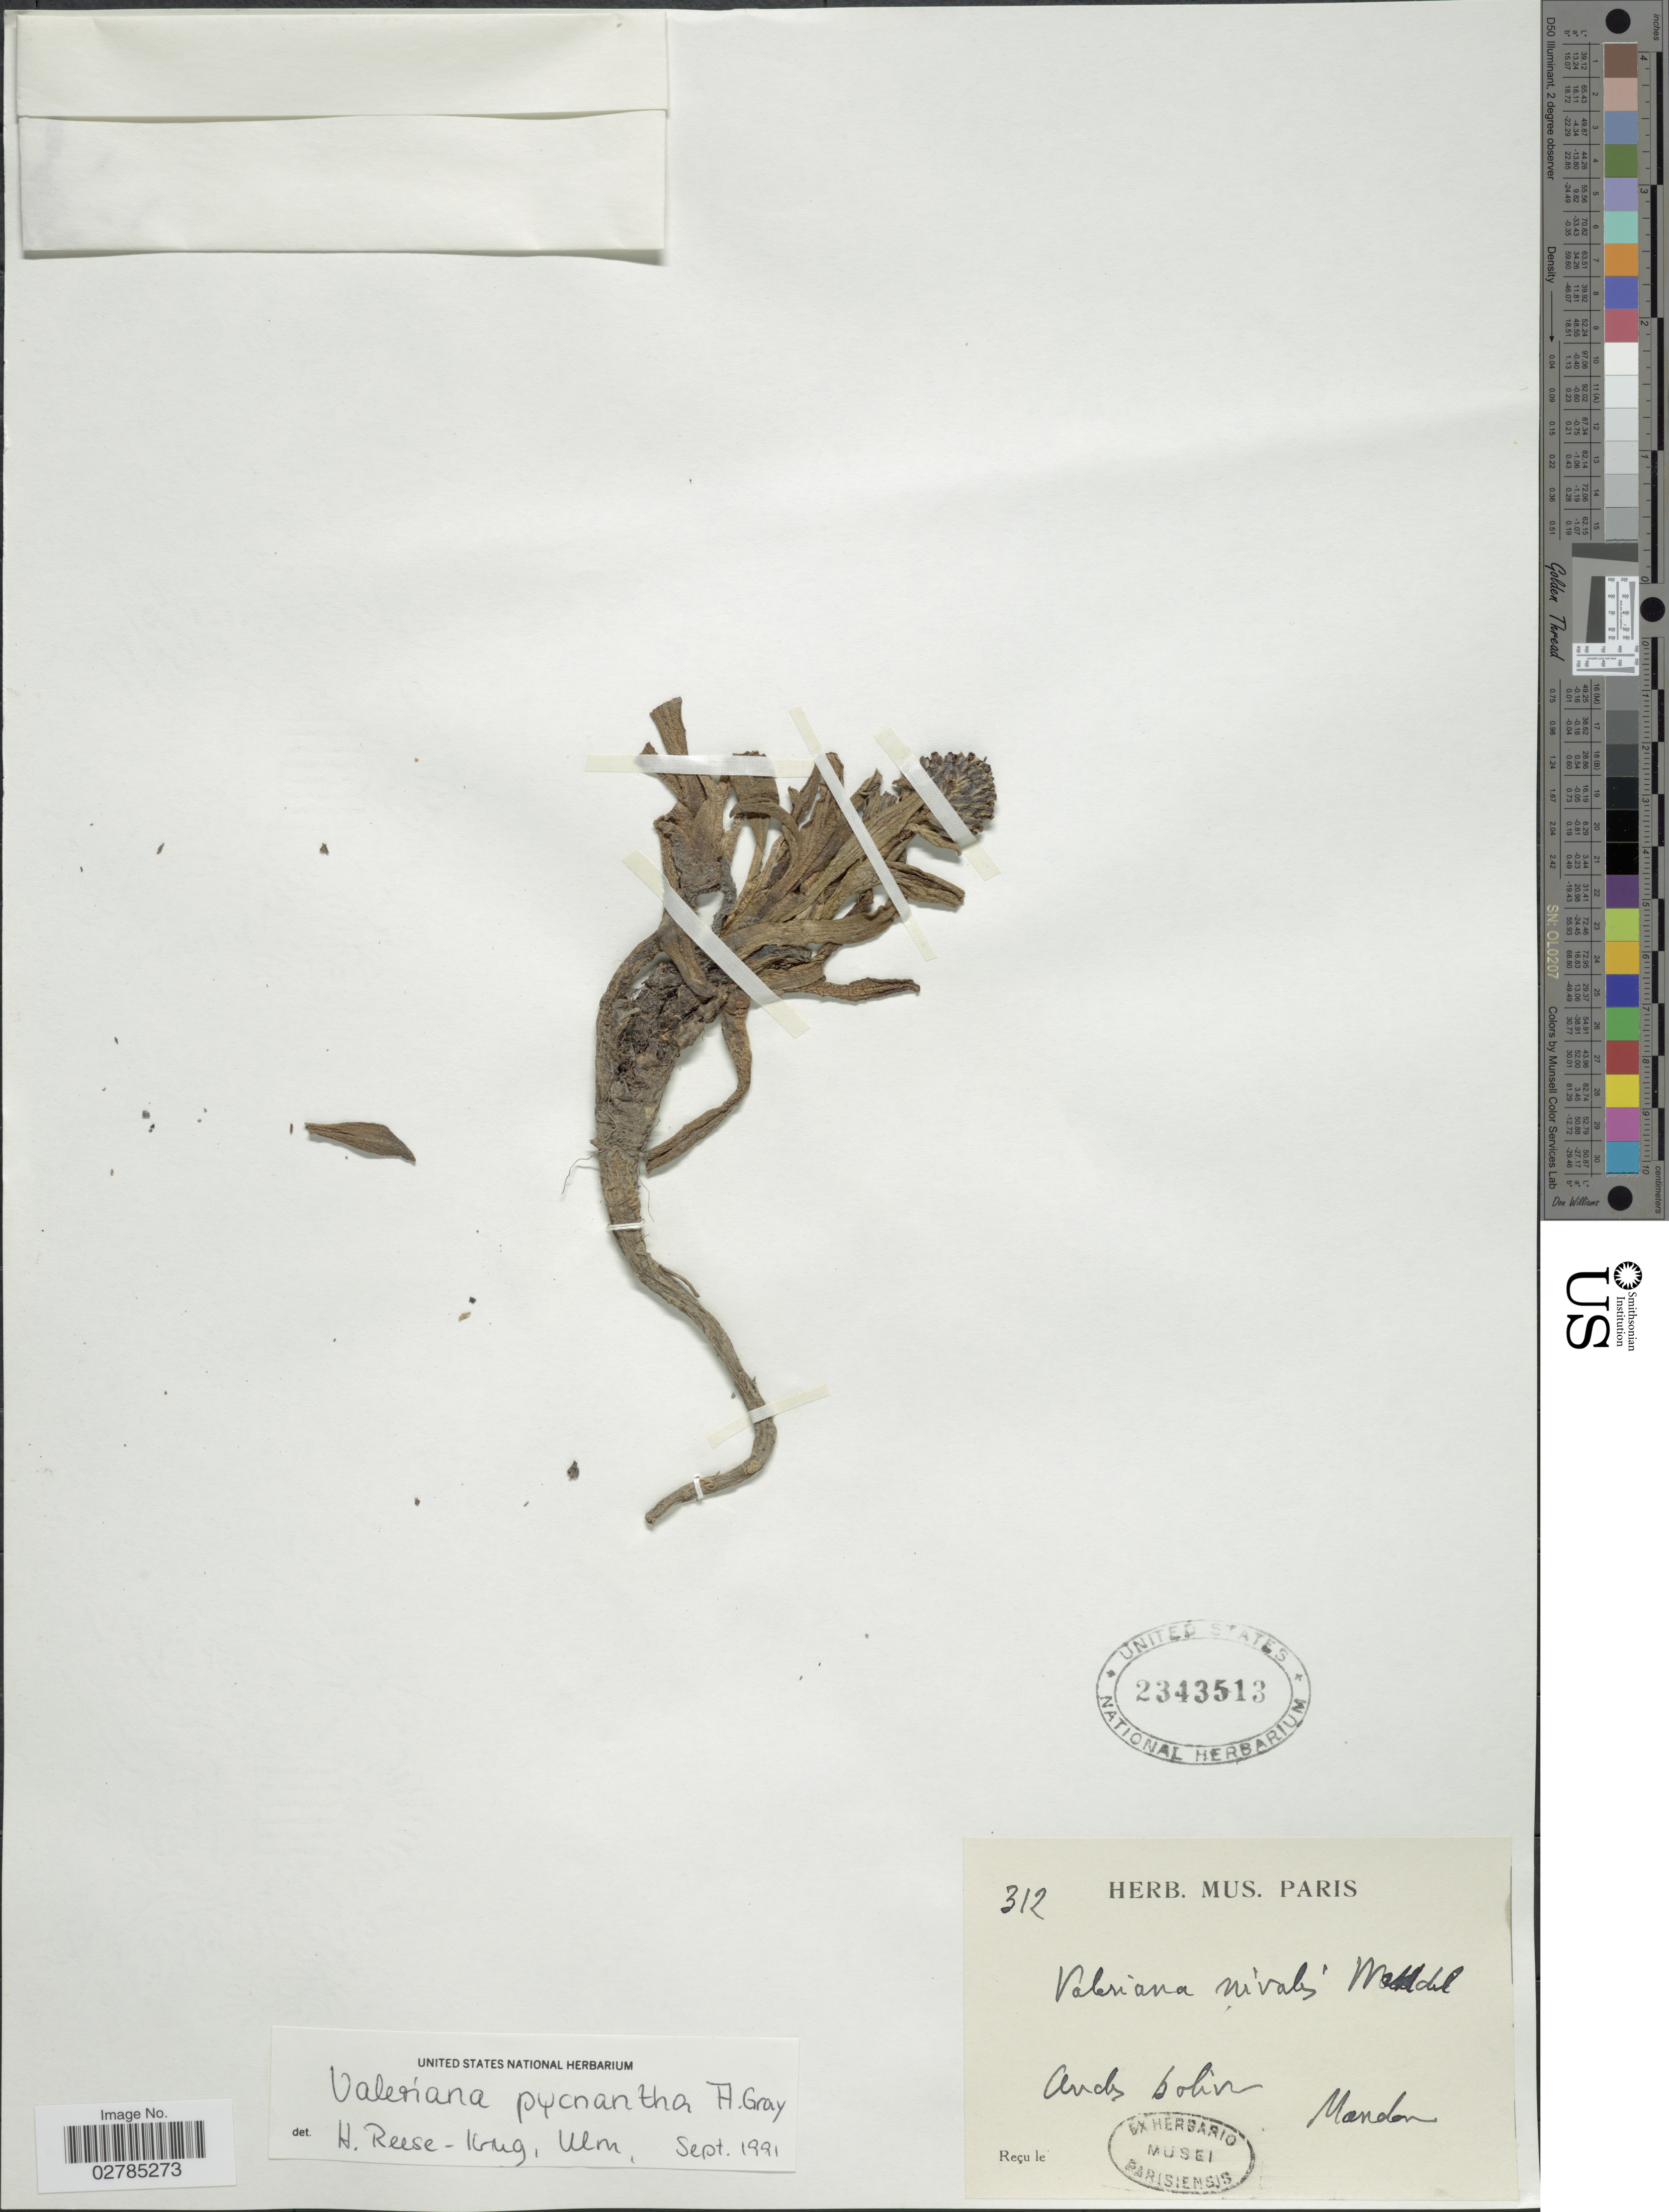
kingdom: Plantae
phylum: Tracheophyta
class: Magnoliopsida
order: Dipsacales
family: Caprifoliaceae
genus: Valeriana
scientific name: Valeriana pycnantha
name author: A. Gray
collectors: Mandon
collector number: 312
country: Bolivia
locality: Andes Boliv.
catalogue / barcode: US 2343513